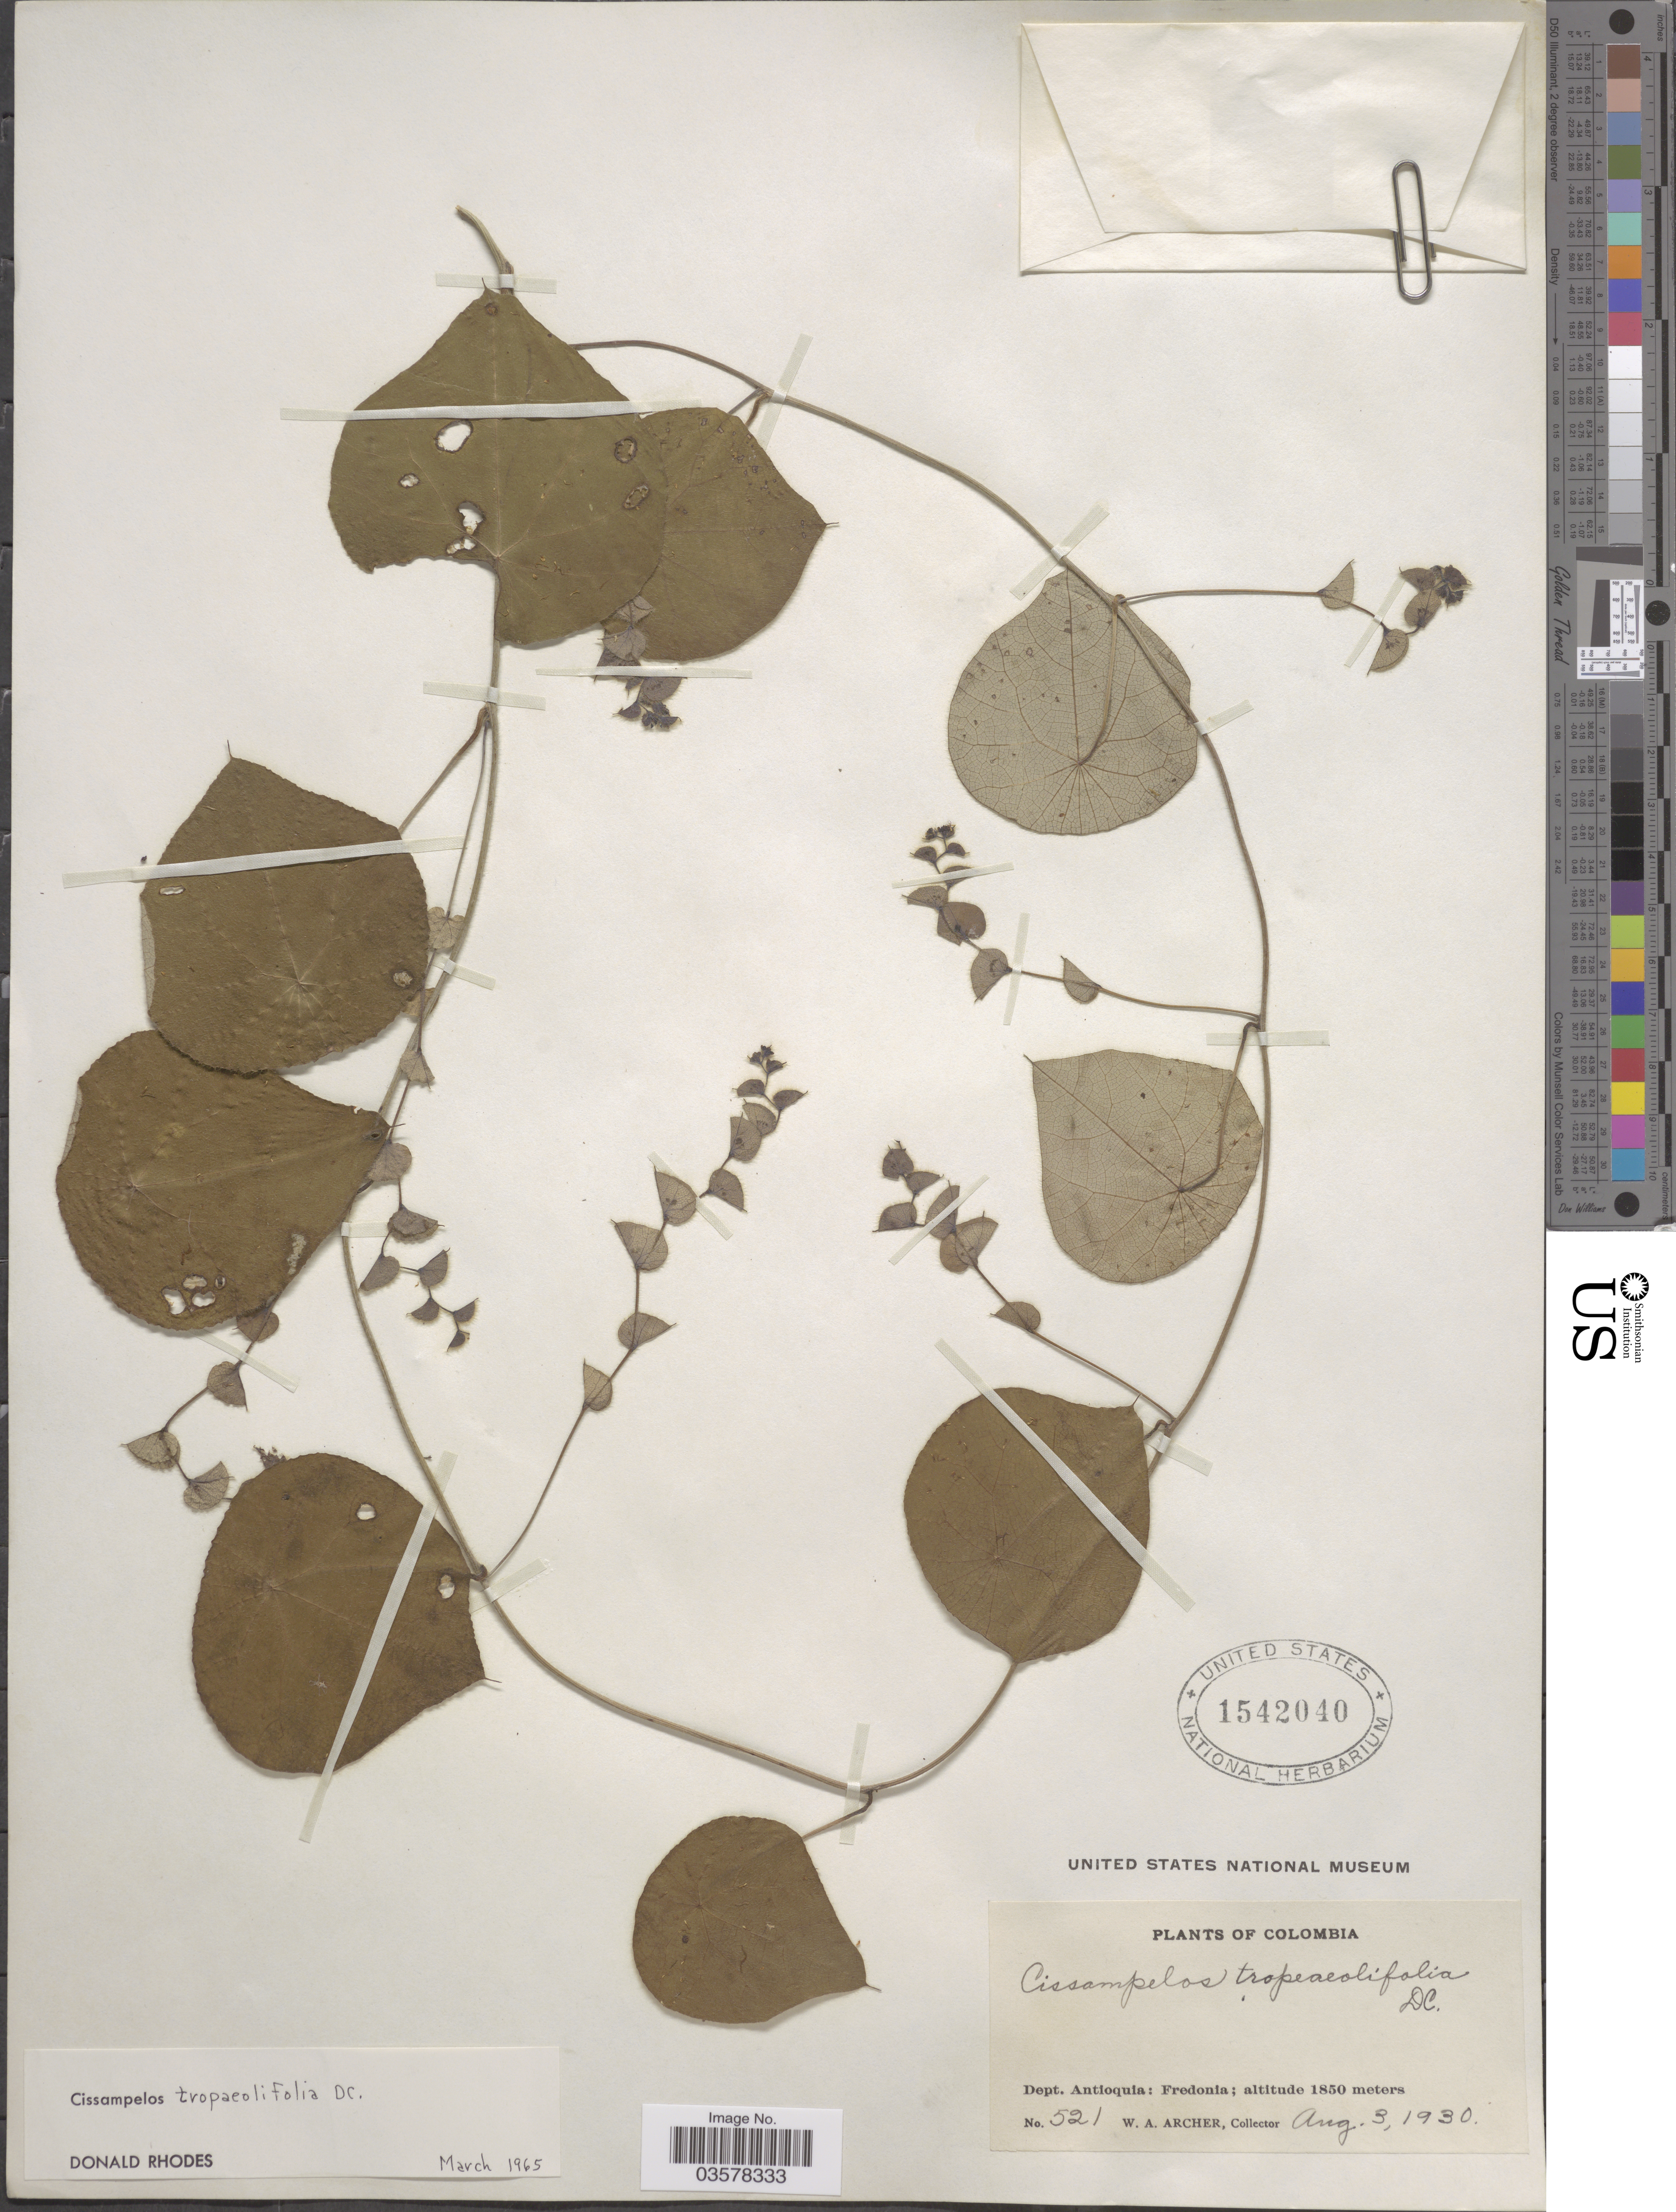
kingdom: Plantae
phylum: Tracheophyta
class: Magnoliopsida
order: Ranunculales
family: Menispermaceae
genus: Cissampelos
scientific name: Cissampelos tropaeolifolia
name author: DC.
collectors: W. Archer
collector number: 521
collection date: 1930-08-03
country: Colombia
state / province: Antioquia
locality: Dept. Antioquia: Fredonia.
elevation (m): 1850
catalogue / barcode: US 1542040